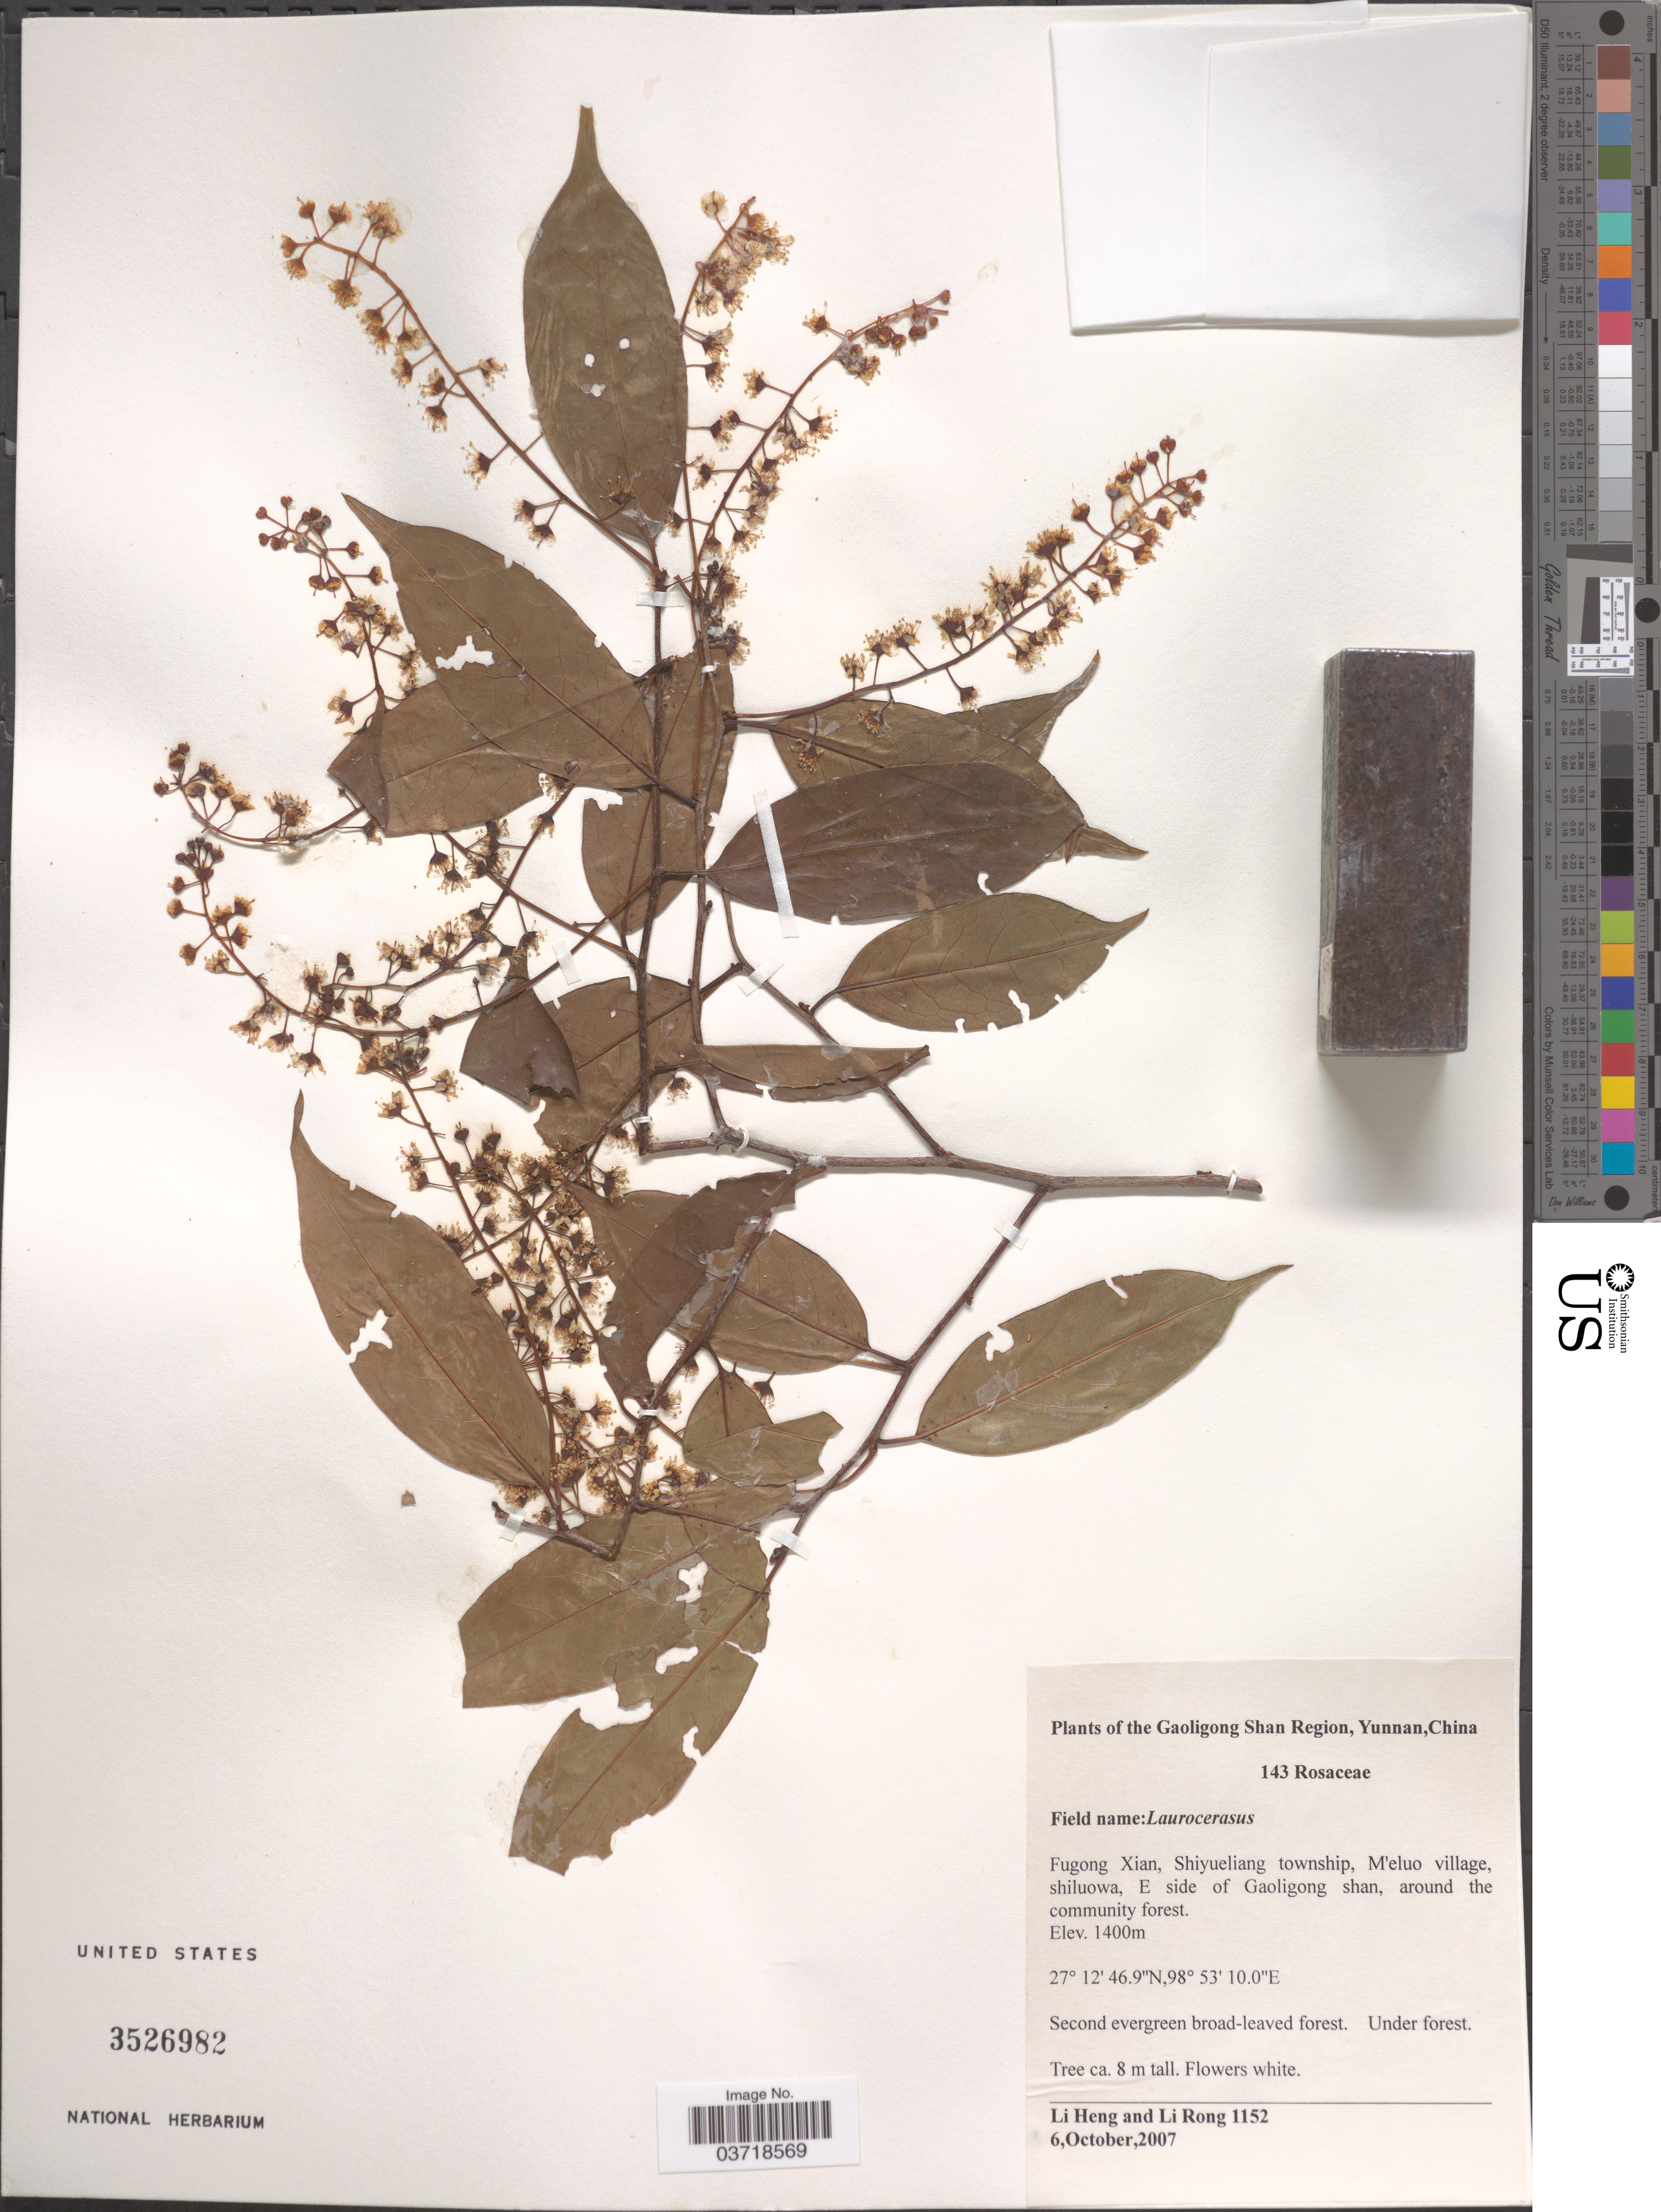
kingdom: Plantae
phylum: Tracheophyta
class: Magnoliopsida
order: Rosales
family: Rosaceae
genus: Prunus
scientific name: Prunus sp.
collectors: L. Heng & R. Li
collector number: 1152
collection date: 2007-10-06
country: China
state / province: Yunnan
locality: The Gaoligong Shan Region. Fugong Xian, Shiyueliang township, M'eluo village, shiluowa, E side of Gaoligong shan.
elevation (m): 1400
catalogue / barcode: US 3526982